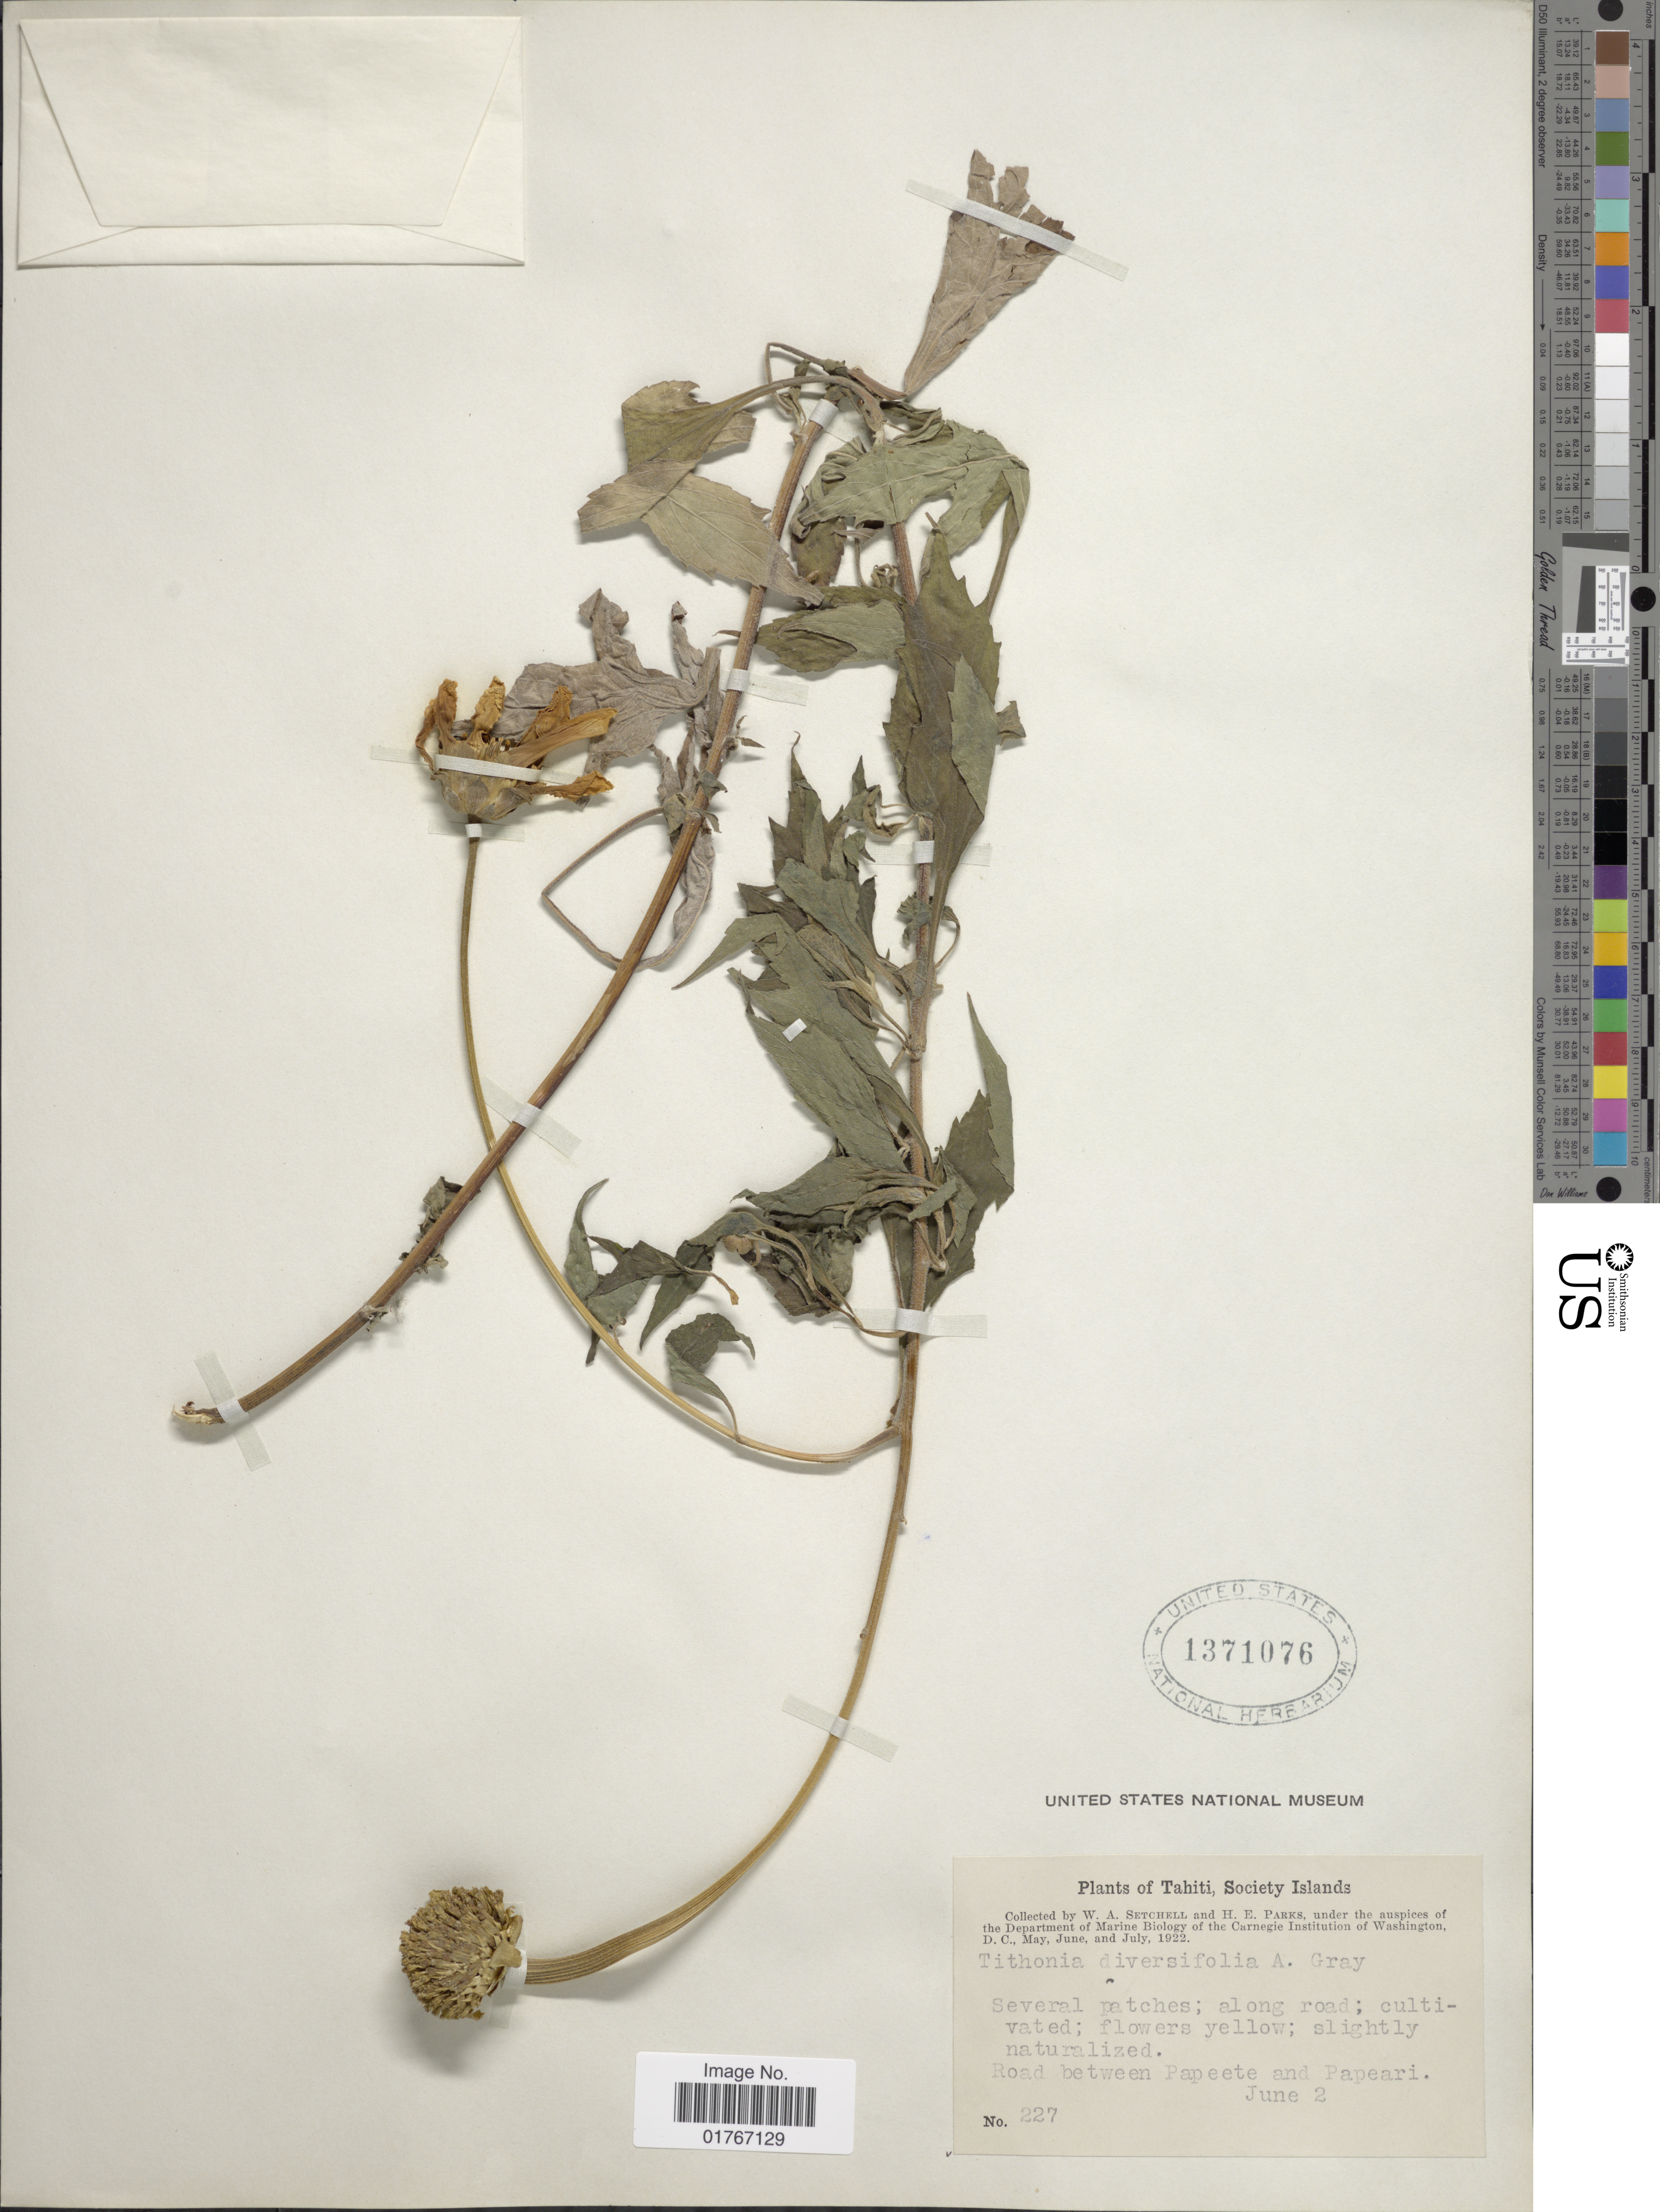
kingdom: Plantae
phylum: Tracheophyta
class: Magnoliopsida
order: Asterales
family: Asteraceae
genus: Tithonia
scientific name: Tithonia diversifolia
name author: (Hemsl.) A. Gray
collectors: W. Setchell & H. E. Parks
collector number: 227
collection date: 1922-06-02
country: French Polynesia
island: Tahiti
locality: Tahiti, Society Islands, Road between Papeete and Papeari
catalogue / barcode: US 1371076